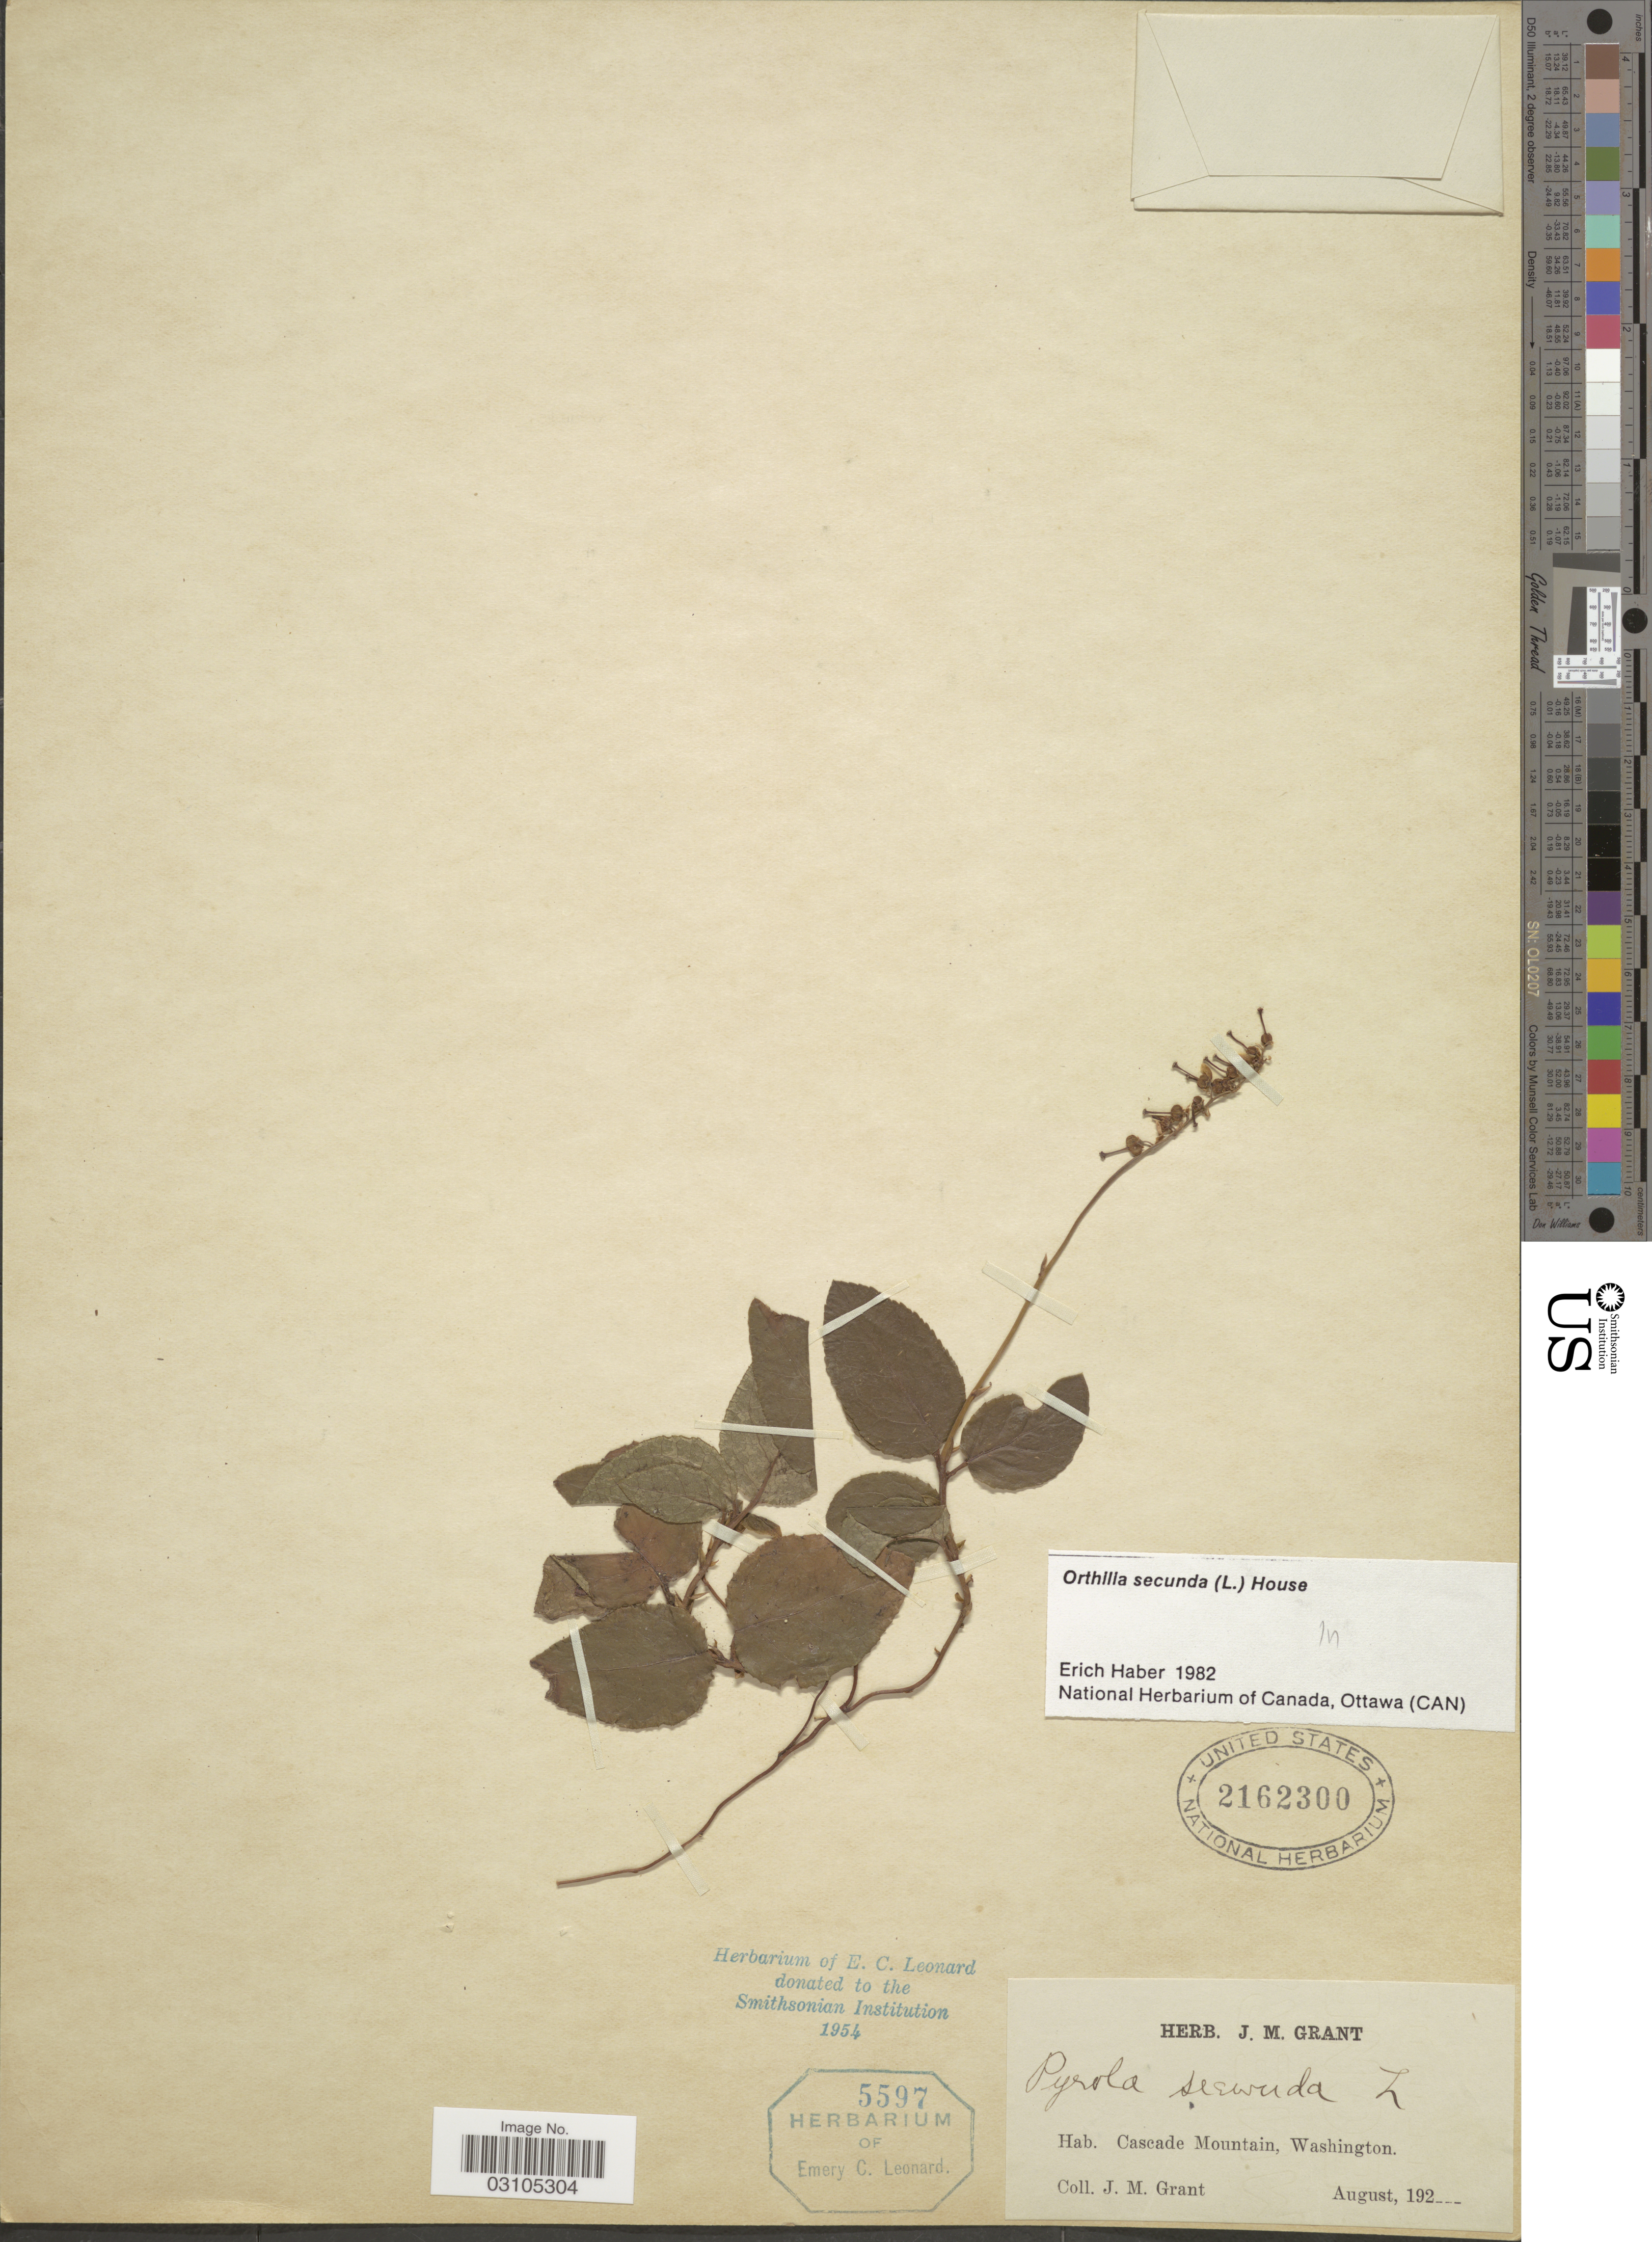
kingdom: Plantae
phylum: Tracheophyta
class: Magnoliopsida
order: Ericales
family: Ericaceae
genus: Orthilia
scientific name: Orthilia secunda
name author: (L.) House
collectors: J. M. Grant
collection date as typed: August ,192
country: United States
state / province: Washington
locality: Cascade Mountain.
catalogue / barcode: US 2162300